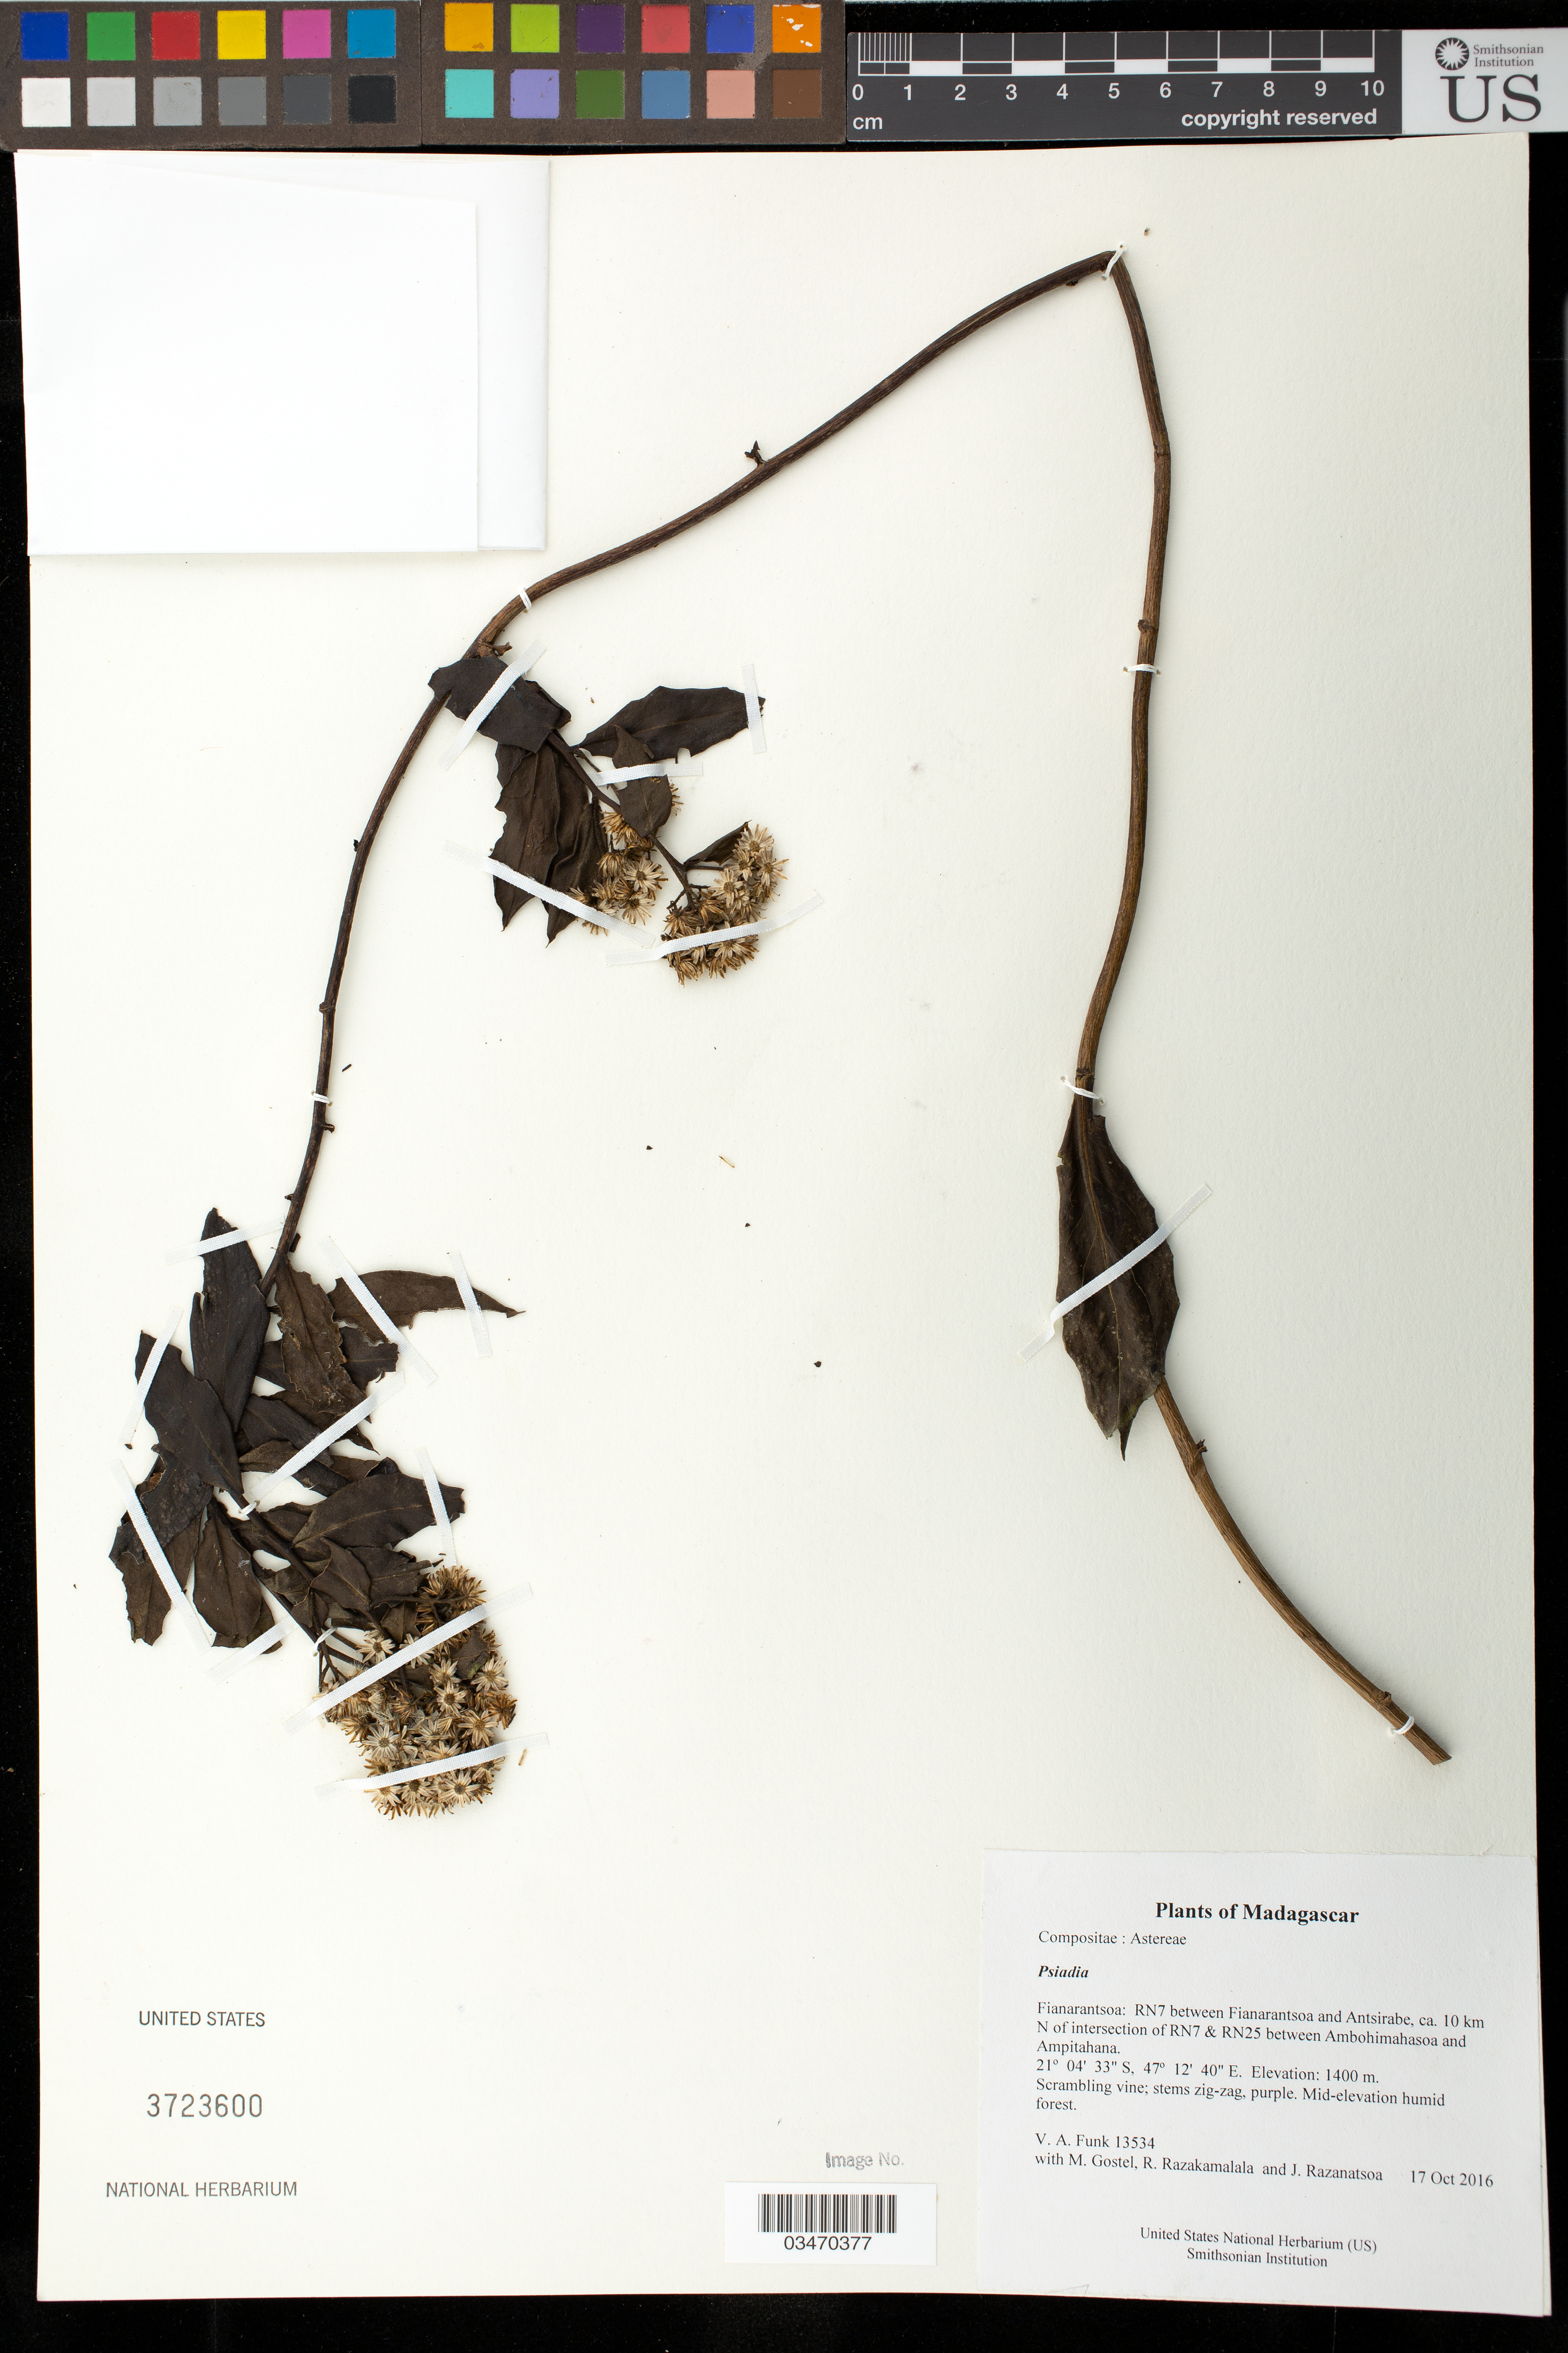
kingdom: Plantae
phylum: Tracheophyta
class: Magnoliopsida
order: Asterales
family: Asteraceae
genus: Psiadia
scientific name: Psiadia sp.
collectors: M. R. Gostel, R. Razakamalala & J. Razanatsoa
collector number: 13534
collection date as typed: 17 Oct 2016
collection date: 2016-10-17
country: Madagascar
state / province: Haute Matsiatra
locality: RN7 between Fianarantsoa and Antsirabe, ca. 10 km N of intersection of RN7 & RN25 between Ambohimahasoa and Ampitahana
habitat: Mid-elevation humid forest.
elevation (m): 1400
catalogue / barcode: US 3723600